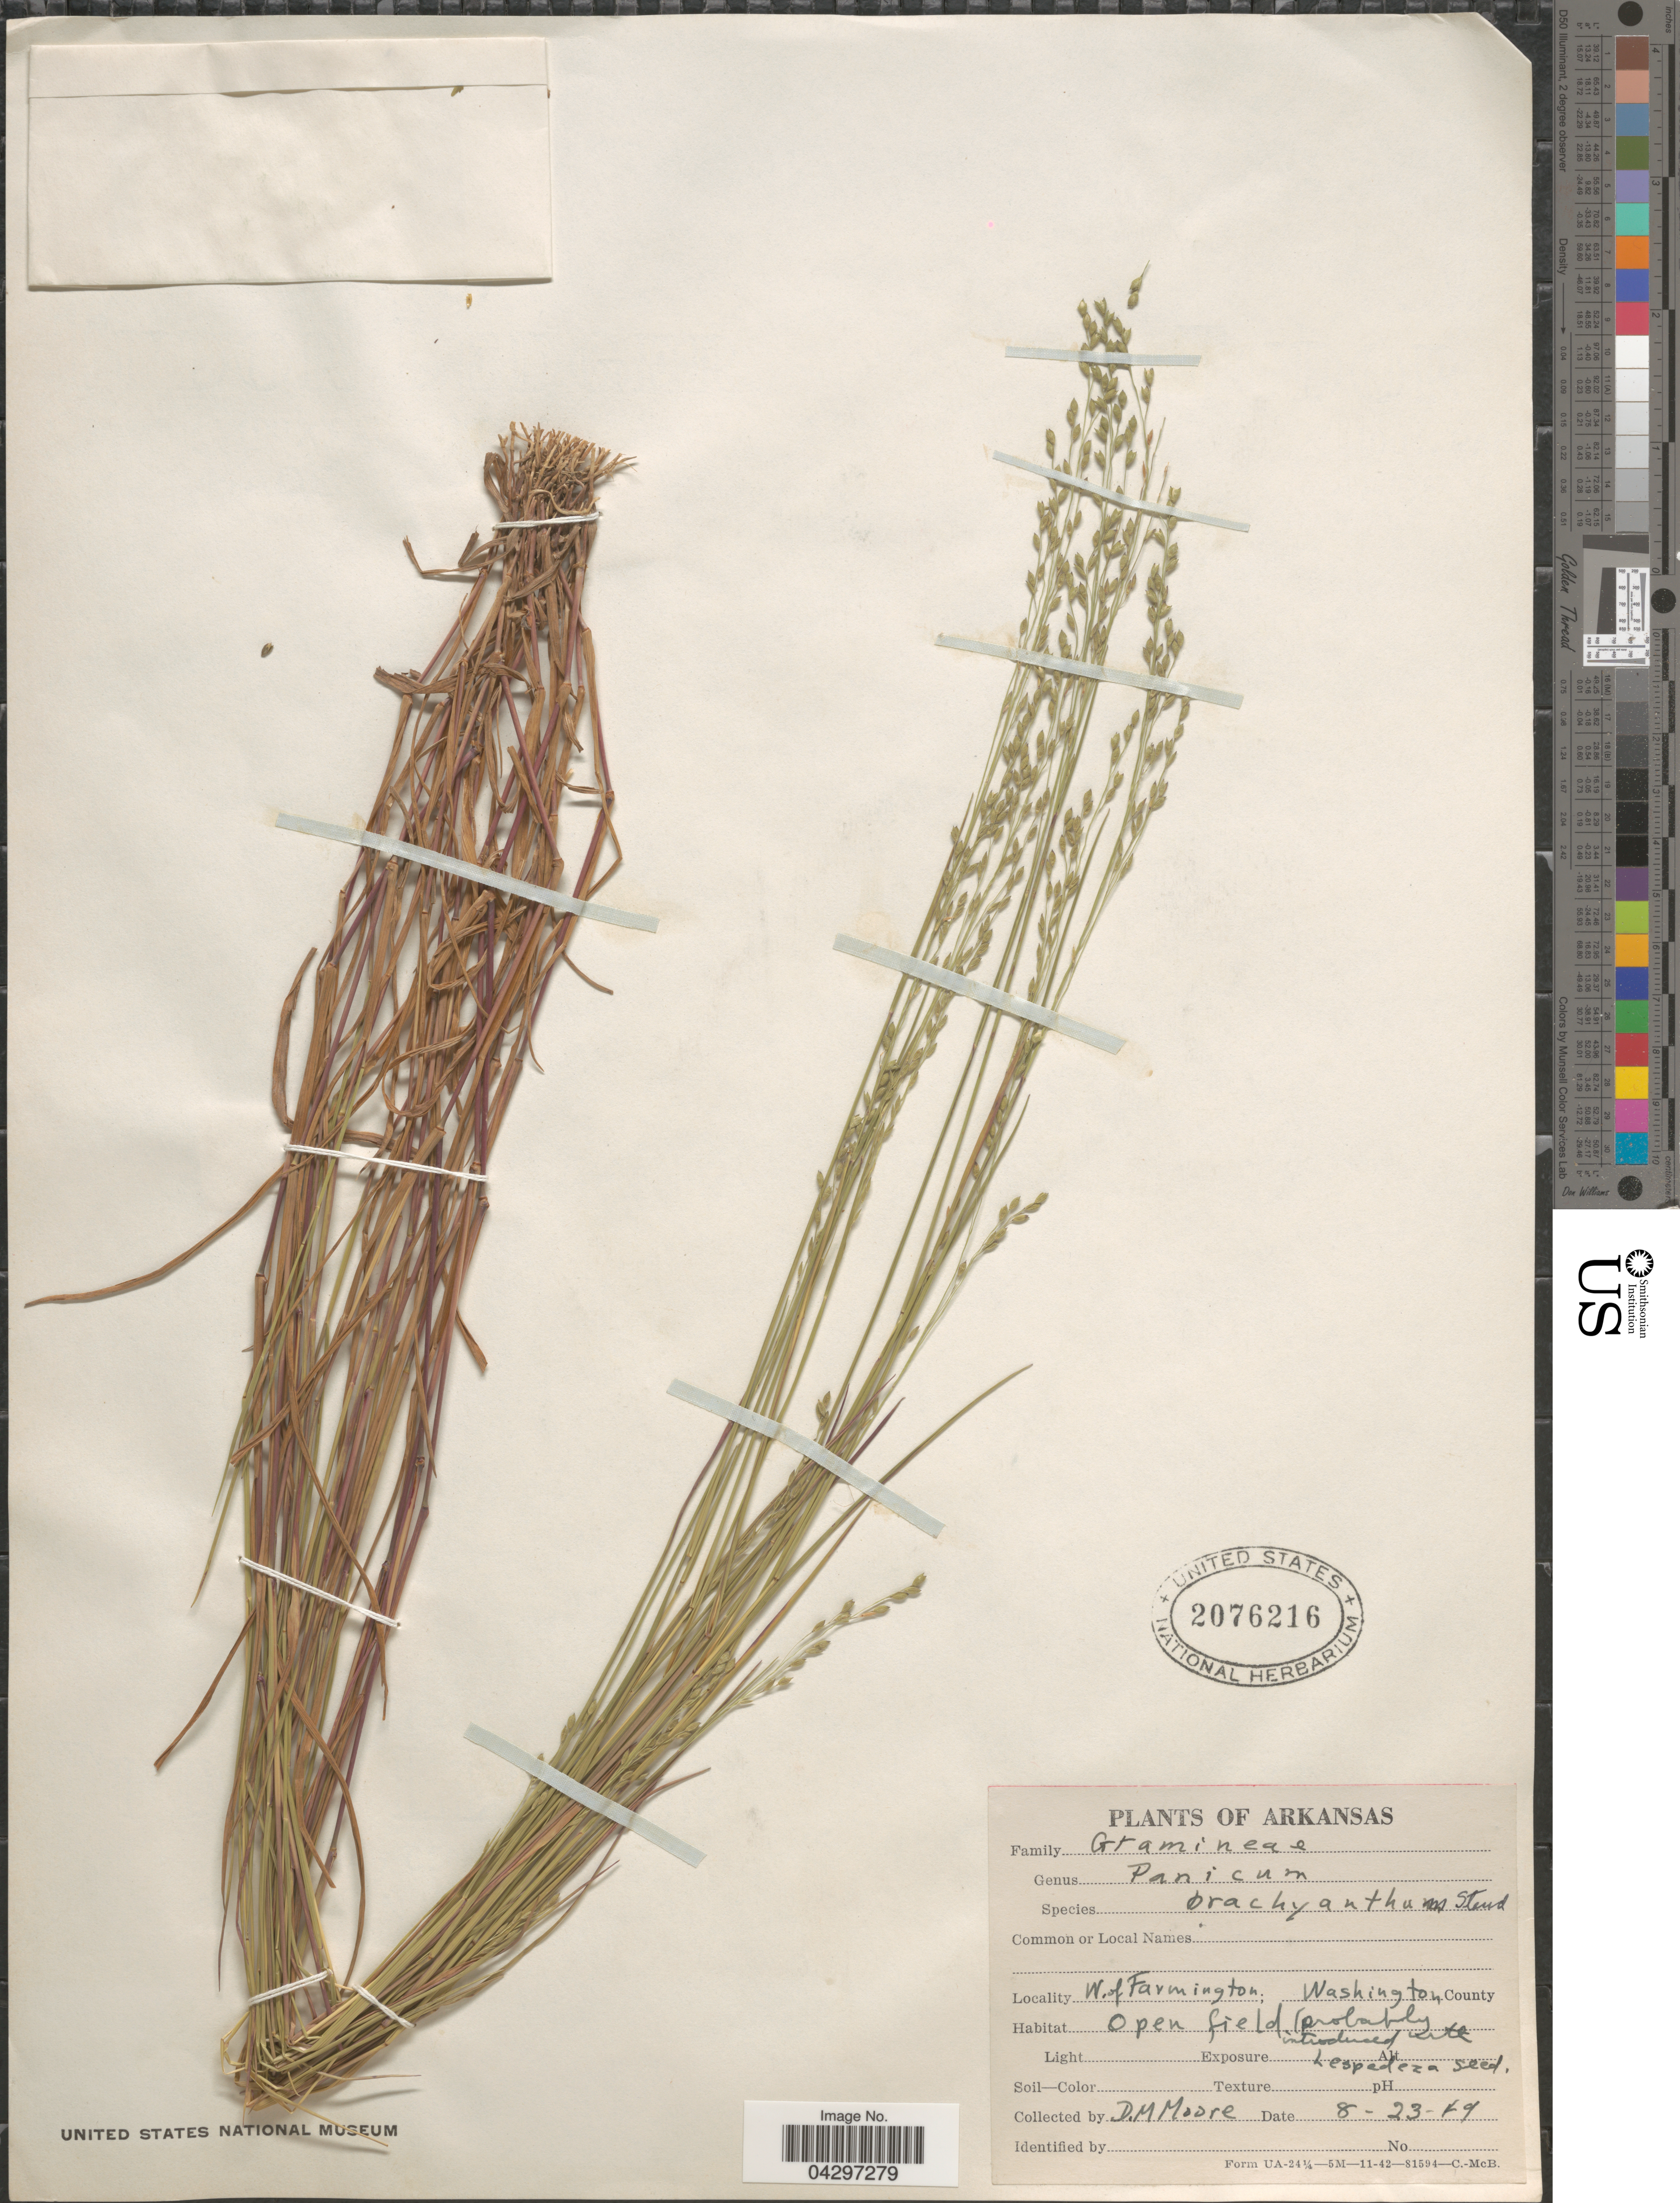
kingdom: Plantae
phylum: Tracheophyta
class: Liliopsida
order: Poales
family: Poaceae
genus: Panicum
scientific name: Panicum brachyanthum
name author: Steud.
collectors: D. Moore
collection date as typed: Transcribed d/m/y: 23/8/49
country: United States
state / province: Arkansas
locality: W. of Farmington; Washington County.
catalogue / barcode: US 2076216